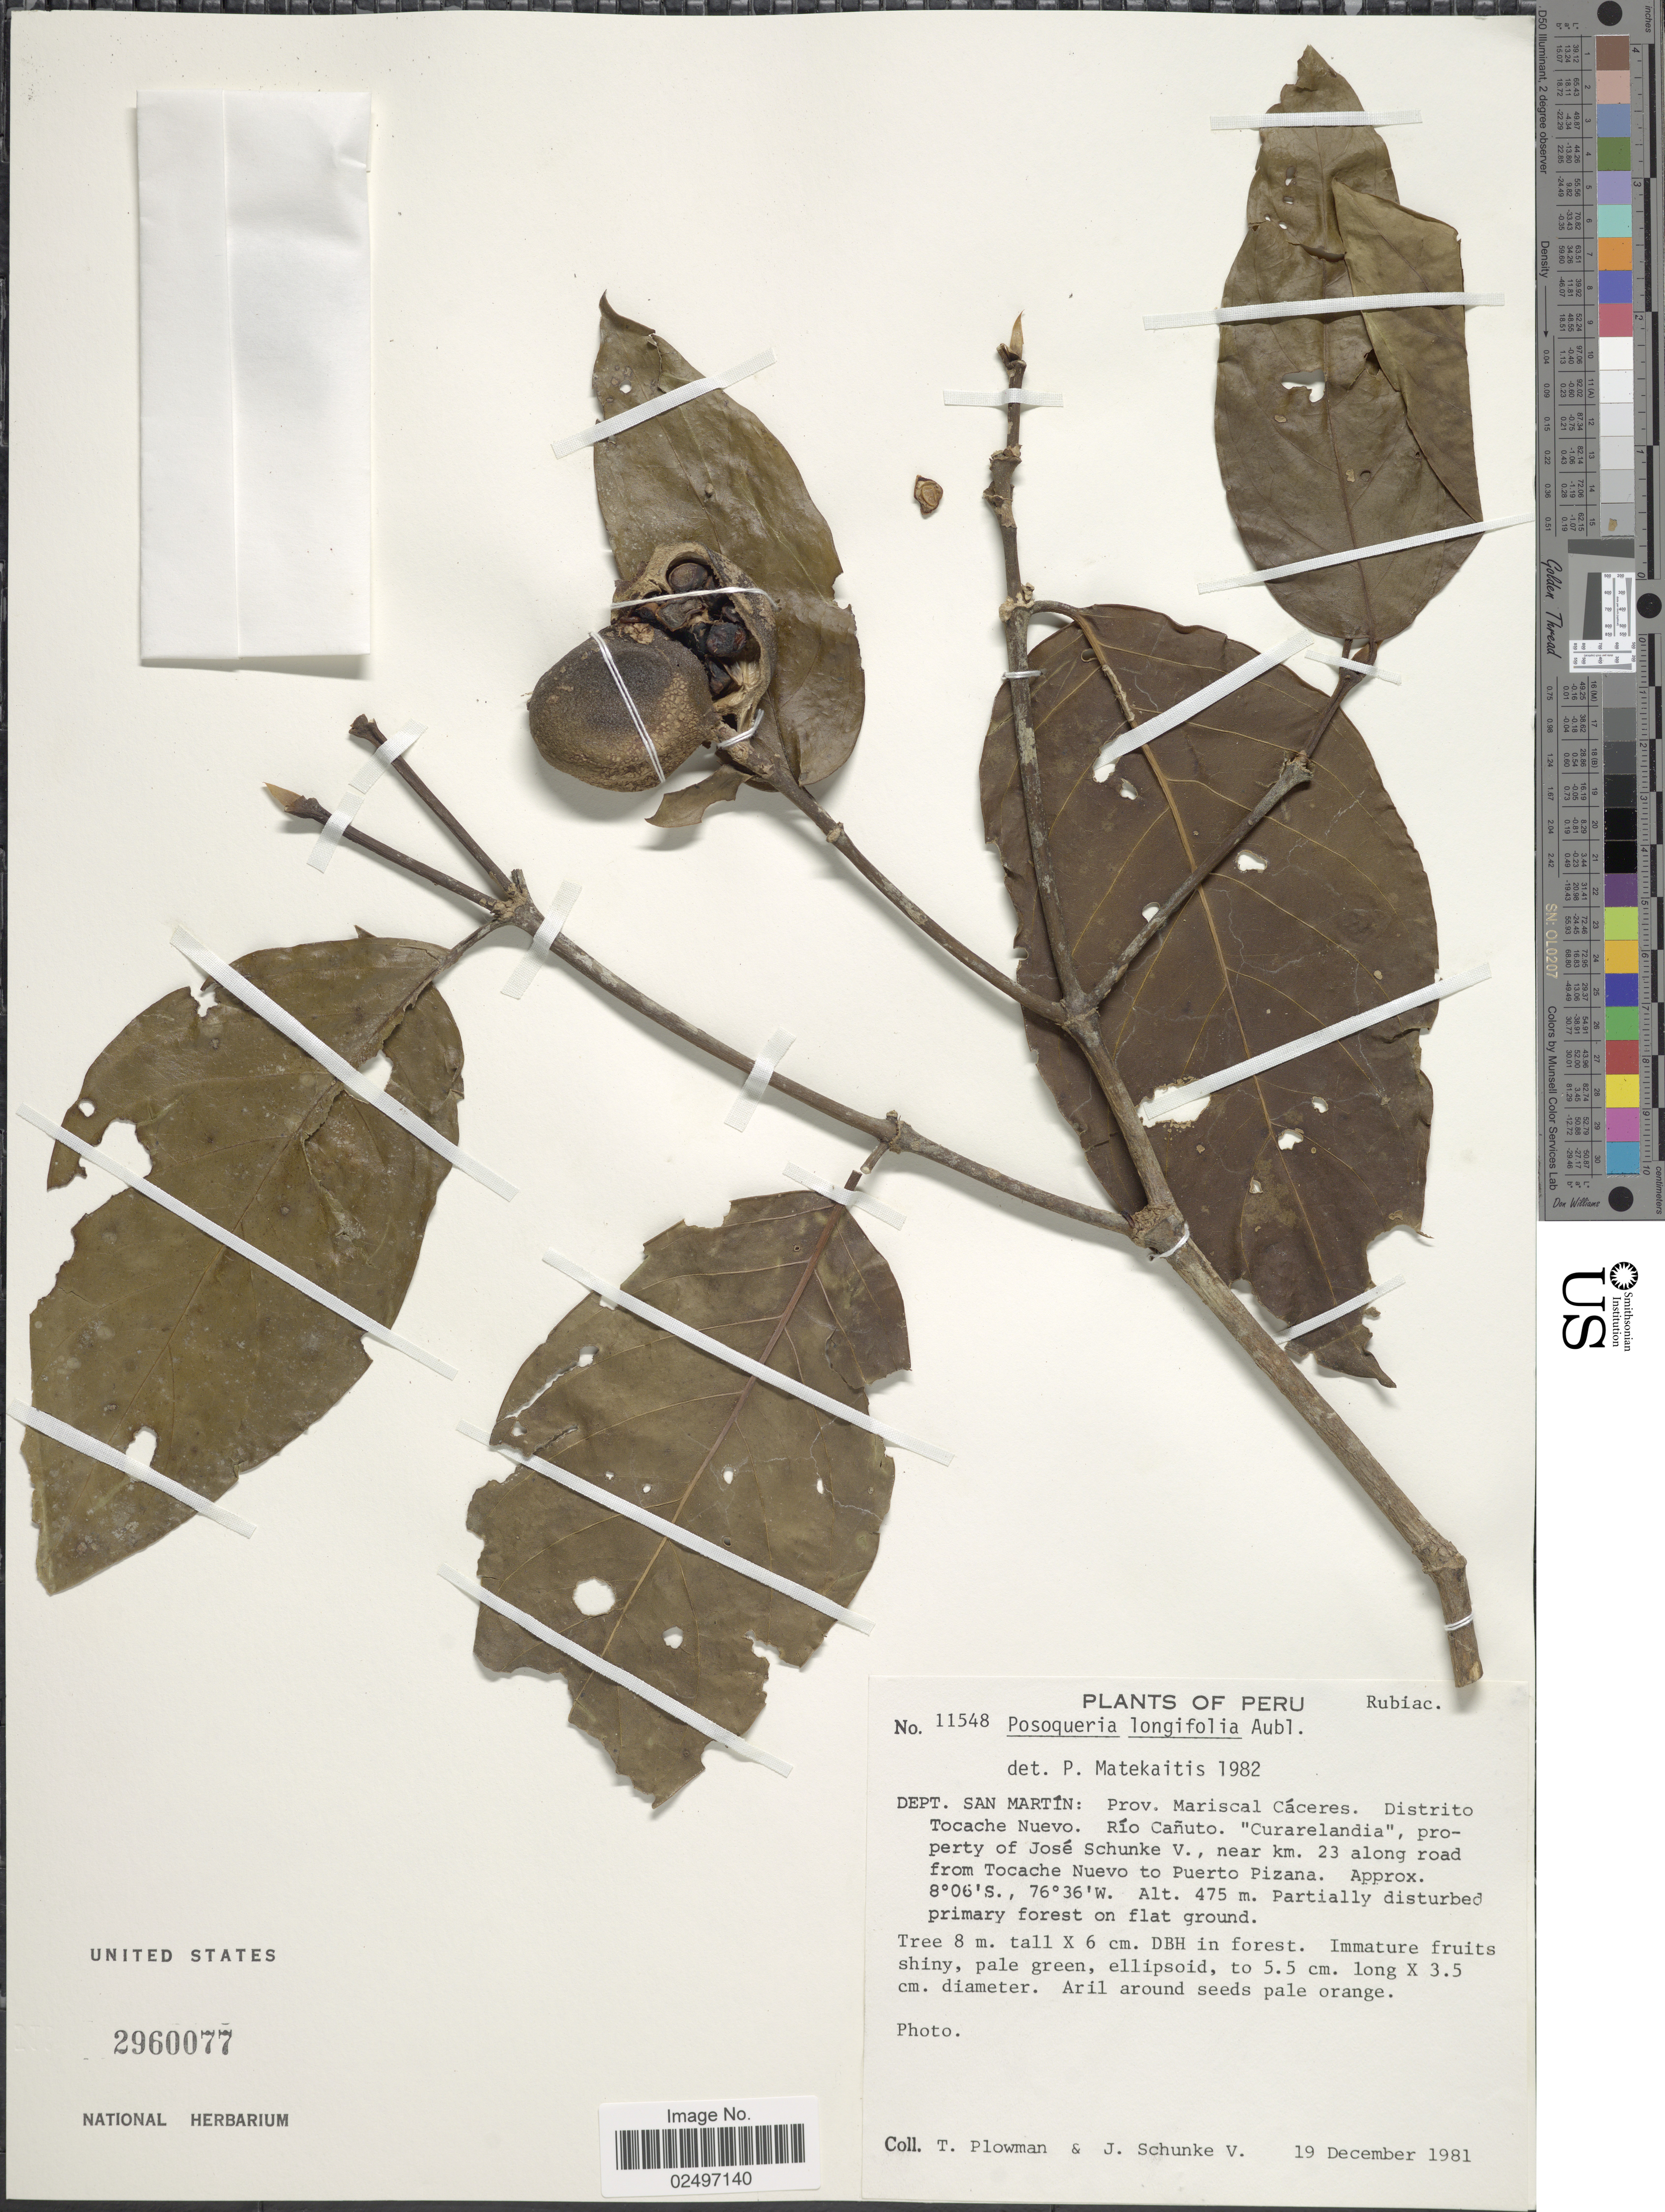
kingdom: Plantae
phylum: Tracheophyta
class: Magnoliopsida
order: Gentianales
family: Rubiaceae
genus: Posoqueria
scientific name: Posoqueria longiflora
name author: Aubl.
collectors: T. Plowman & J. Schunke Vigo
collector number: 11548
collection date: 1981-12-19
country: Peru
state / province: San Martín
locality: Dept. San Martín: prov. Mariscal Cáceres. Distrito Tocache Nuevo. Río Cañuto. 'Curarelandia', property of José Schunke V., near km. 23 along road from Tocache Nuevo to Puerto Pizana. Partially distirbed primary forest on flat ground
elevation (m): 475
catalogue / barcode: US 2960077